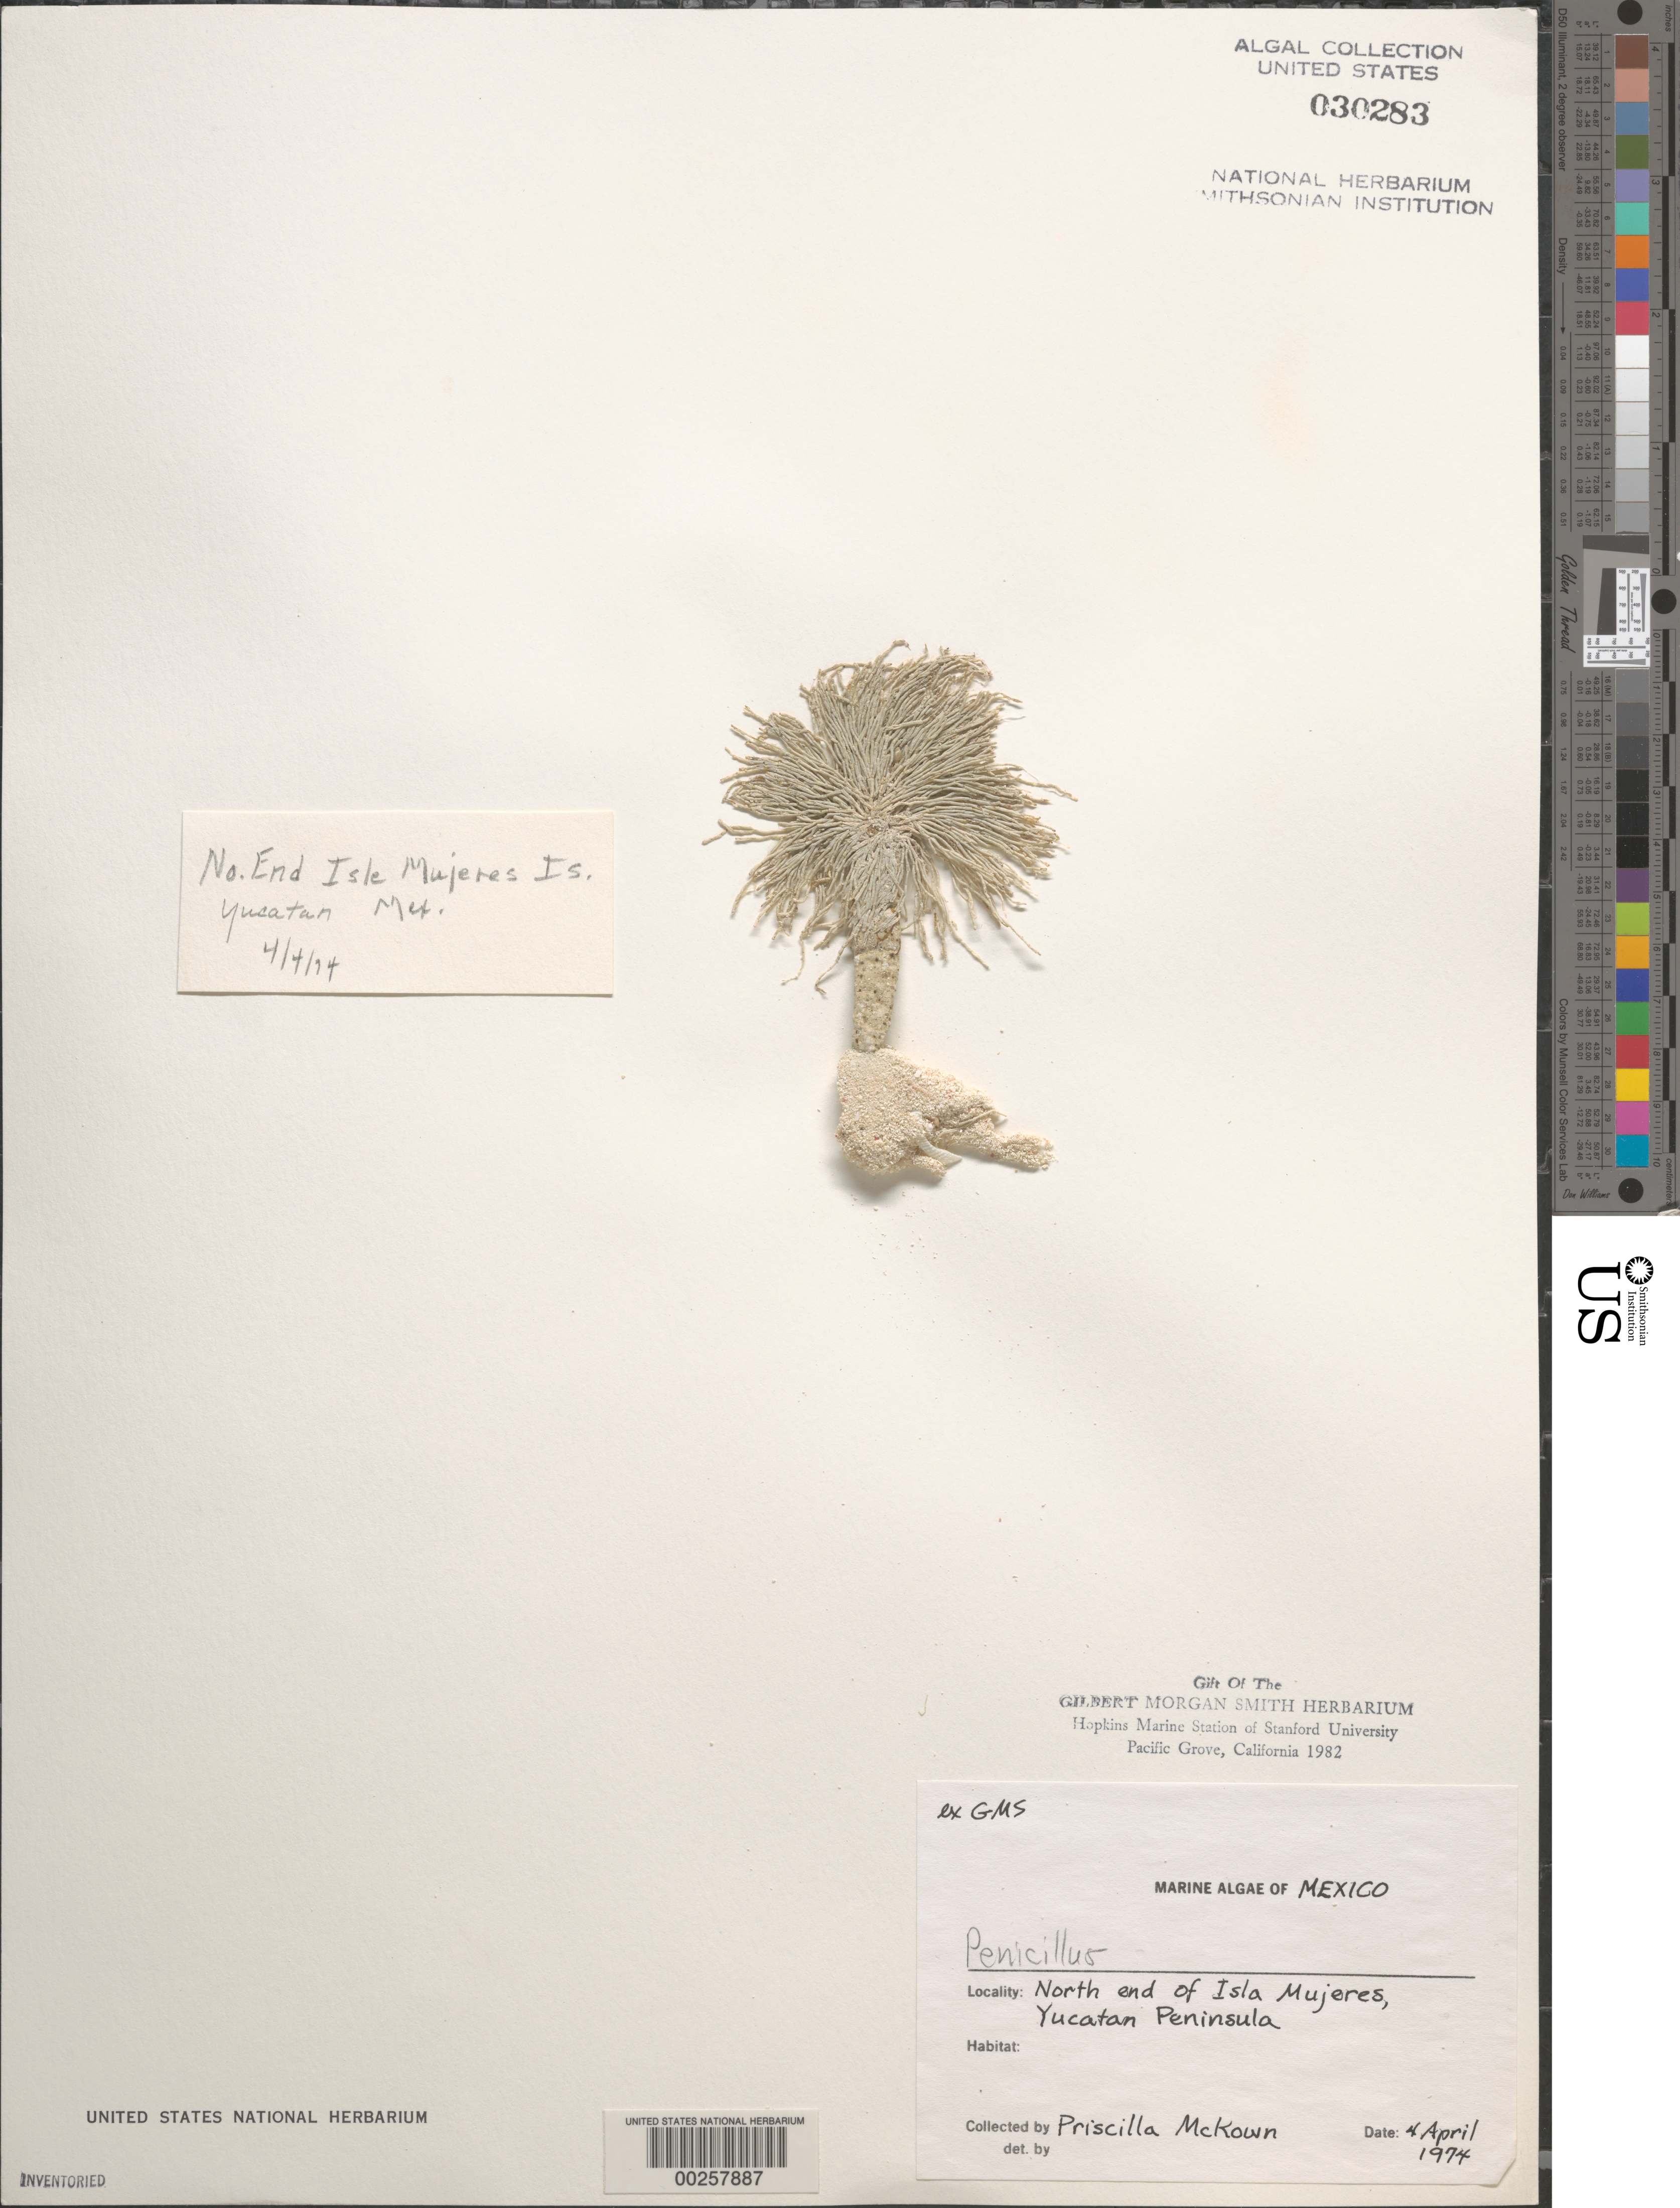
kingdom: Plantae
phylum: Chlorophyta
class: Ulvophyceae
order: Bryopsidales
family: Udoteaceae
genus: Penicillus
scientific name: Penicillus sp.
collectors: P. McKown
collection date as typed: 04 Apr 1974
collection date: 1974-04-04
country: Mexico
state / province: Yucatan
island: Isla Mujeres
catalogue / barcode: US 30283